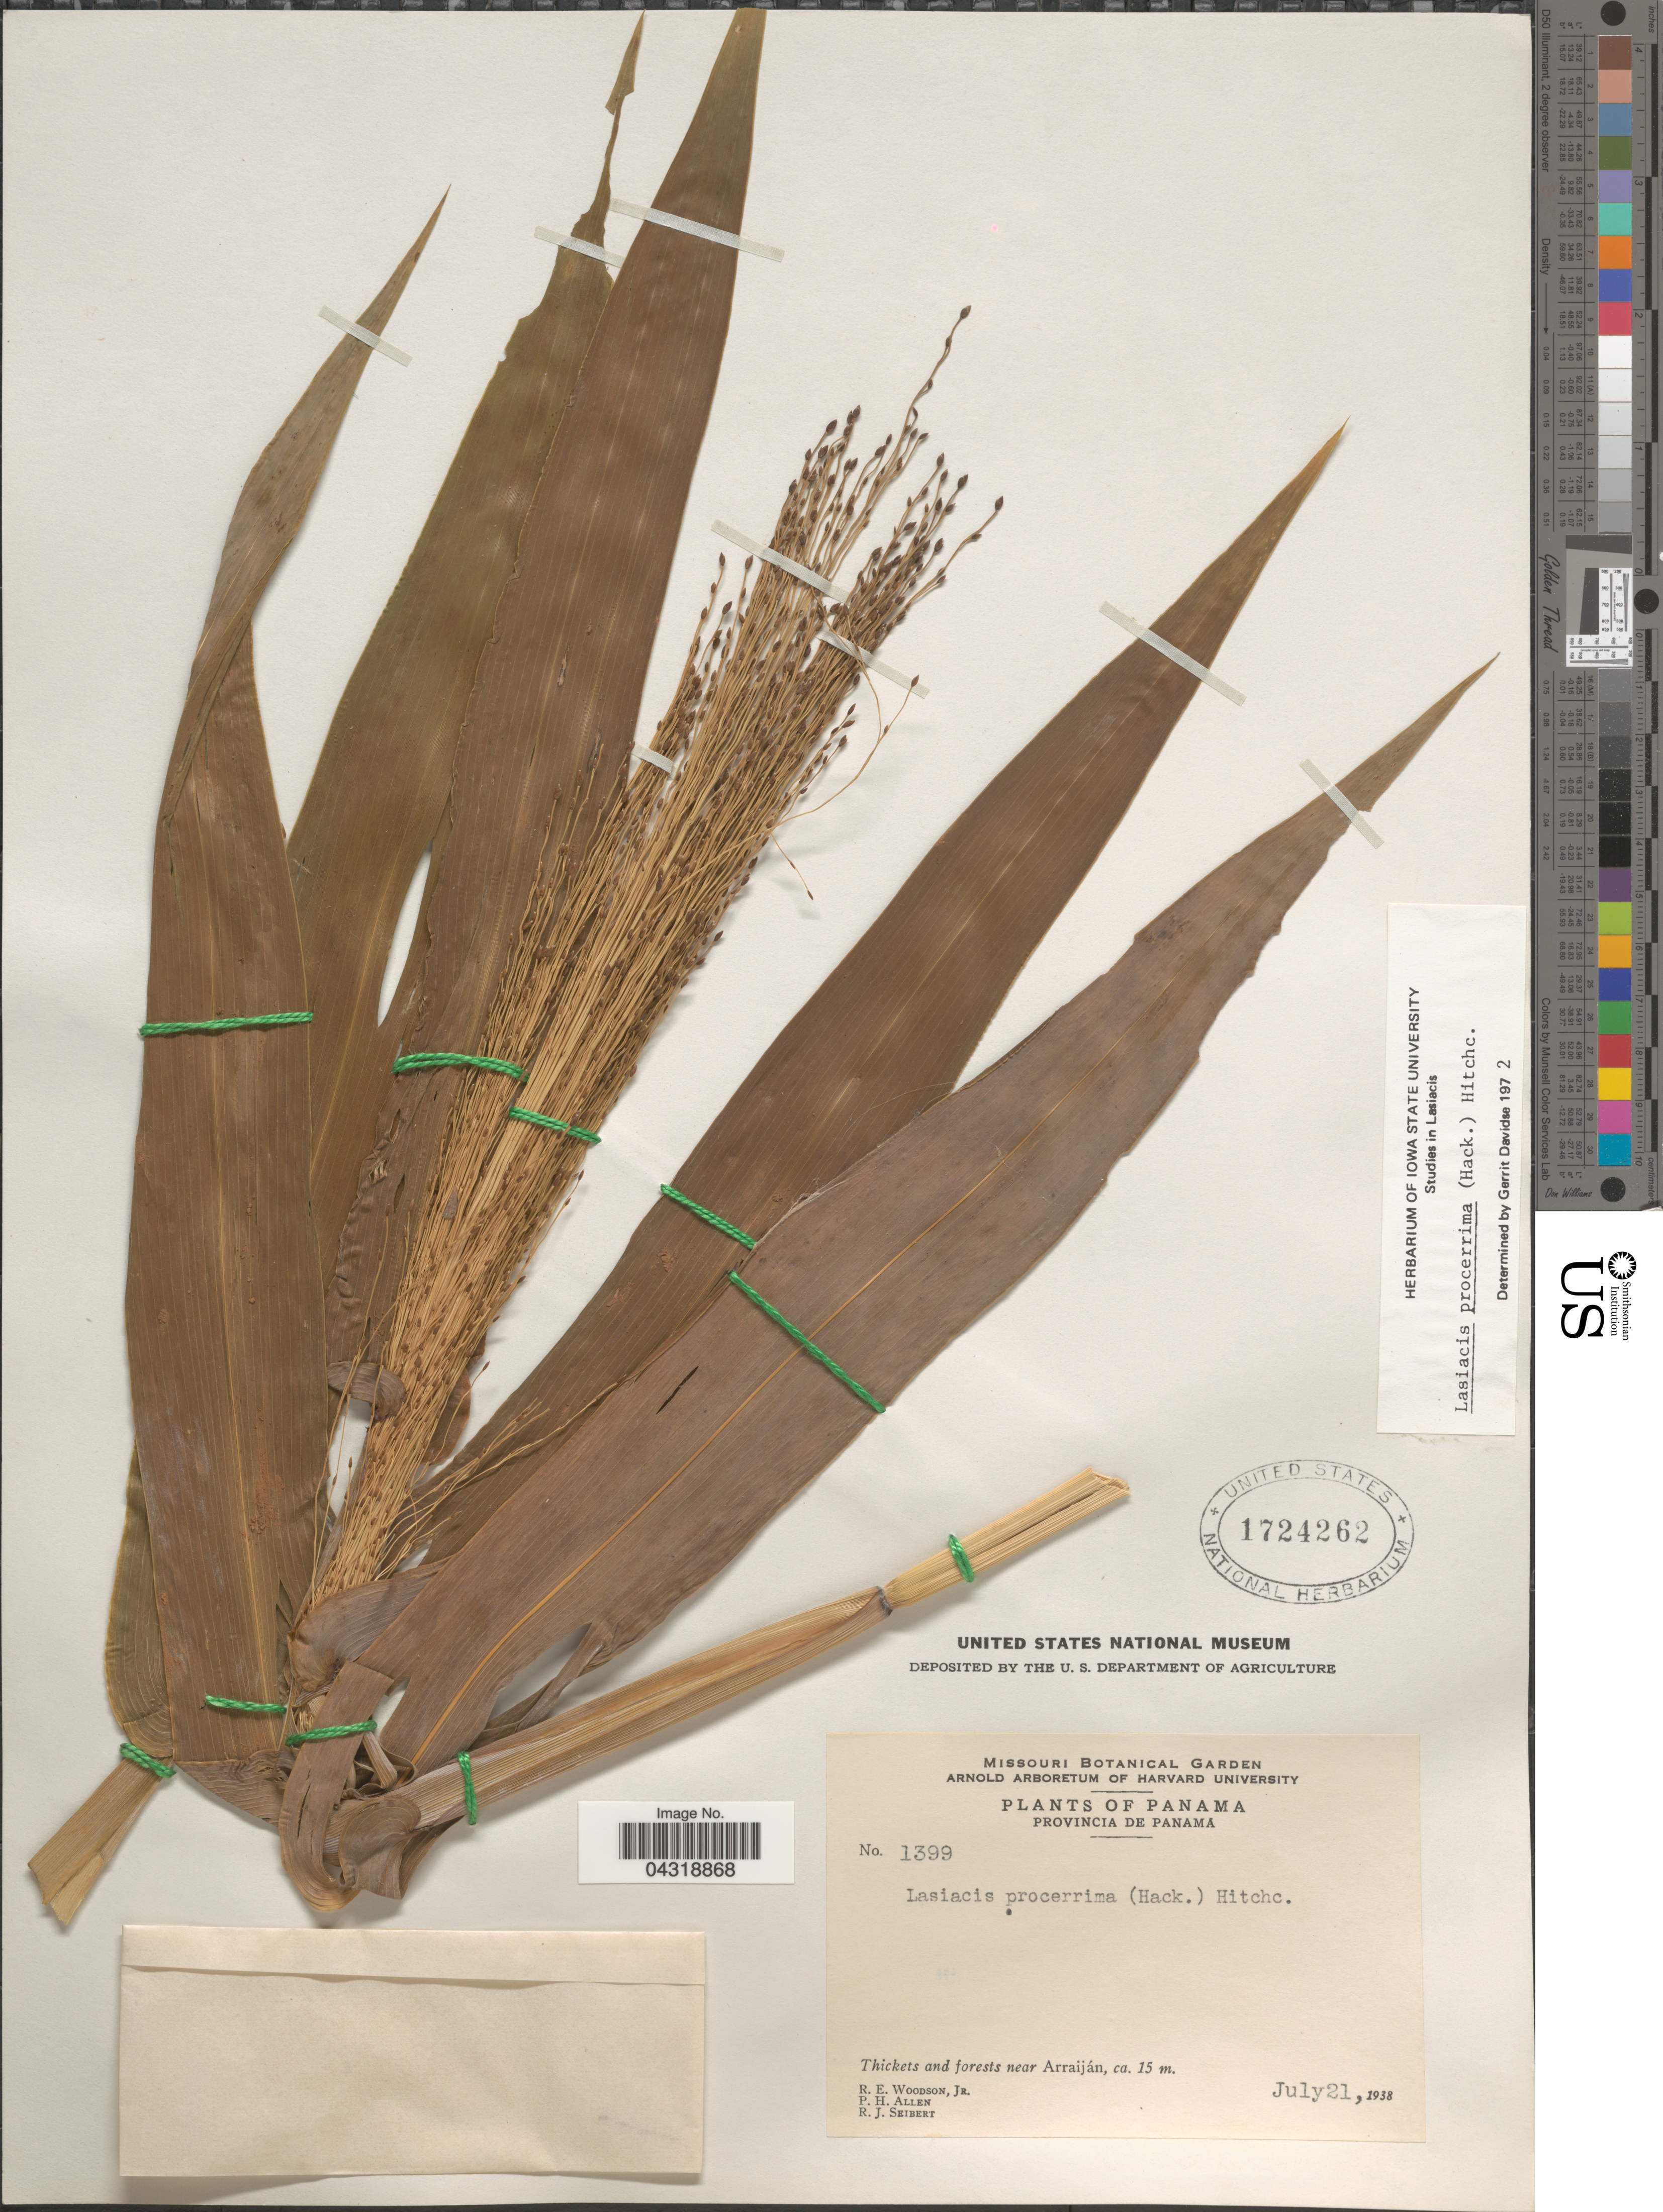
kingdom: Plantae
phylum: Tracheophyta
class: Liliopsida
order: Poales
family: Poaceae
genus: Lasiacis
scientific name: Lasiacis procerrima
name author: (Hack.) Hitchc.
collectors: R. E. Woodson, P. H. Allen & R. J. Seibert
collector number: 1399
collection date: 1938-07-21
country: Panama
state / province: Panamá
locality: Thickets and forests near Arraiján.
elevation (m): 15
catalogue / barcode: US 1724262